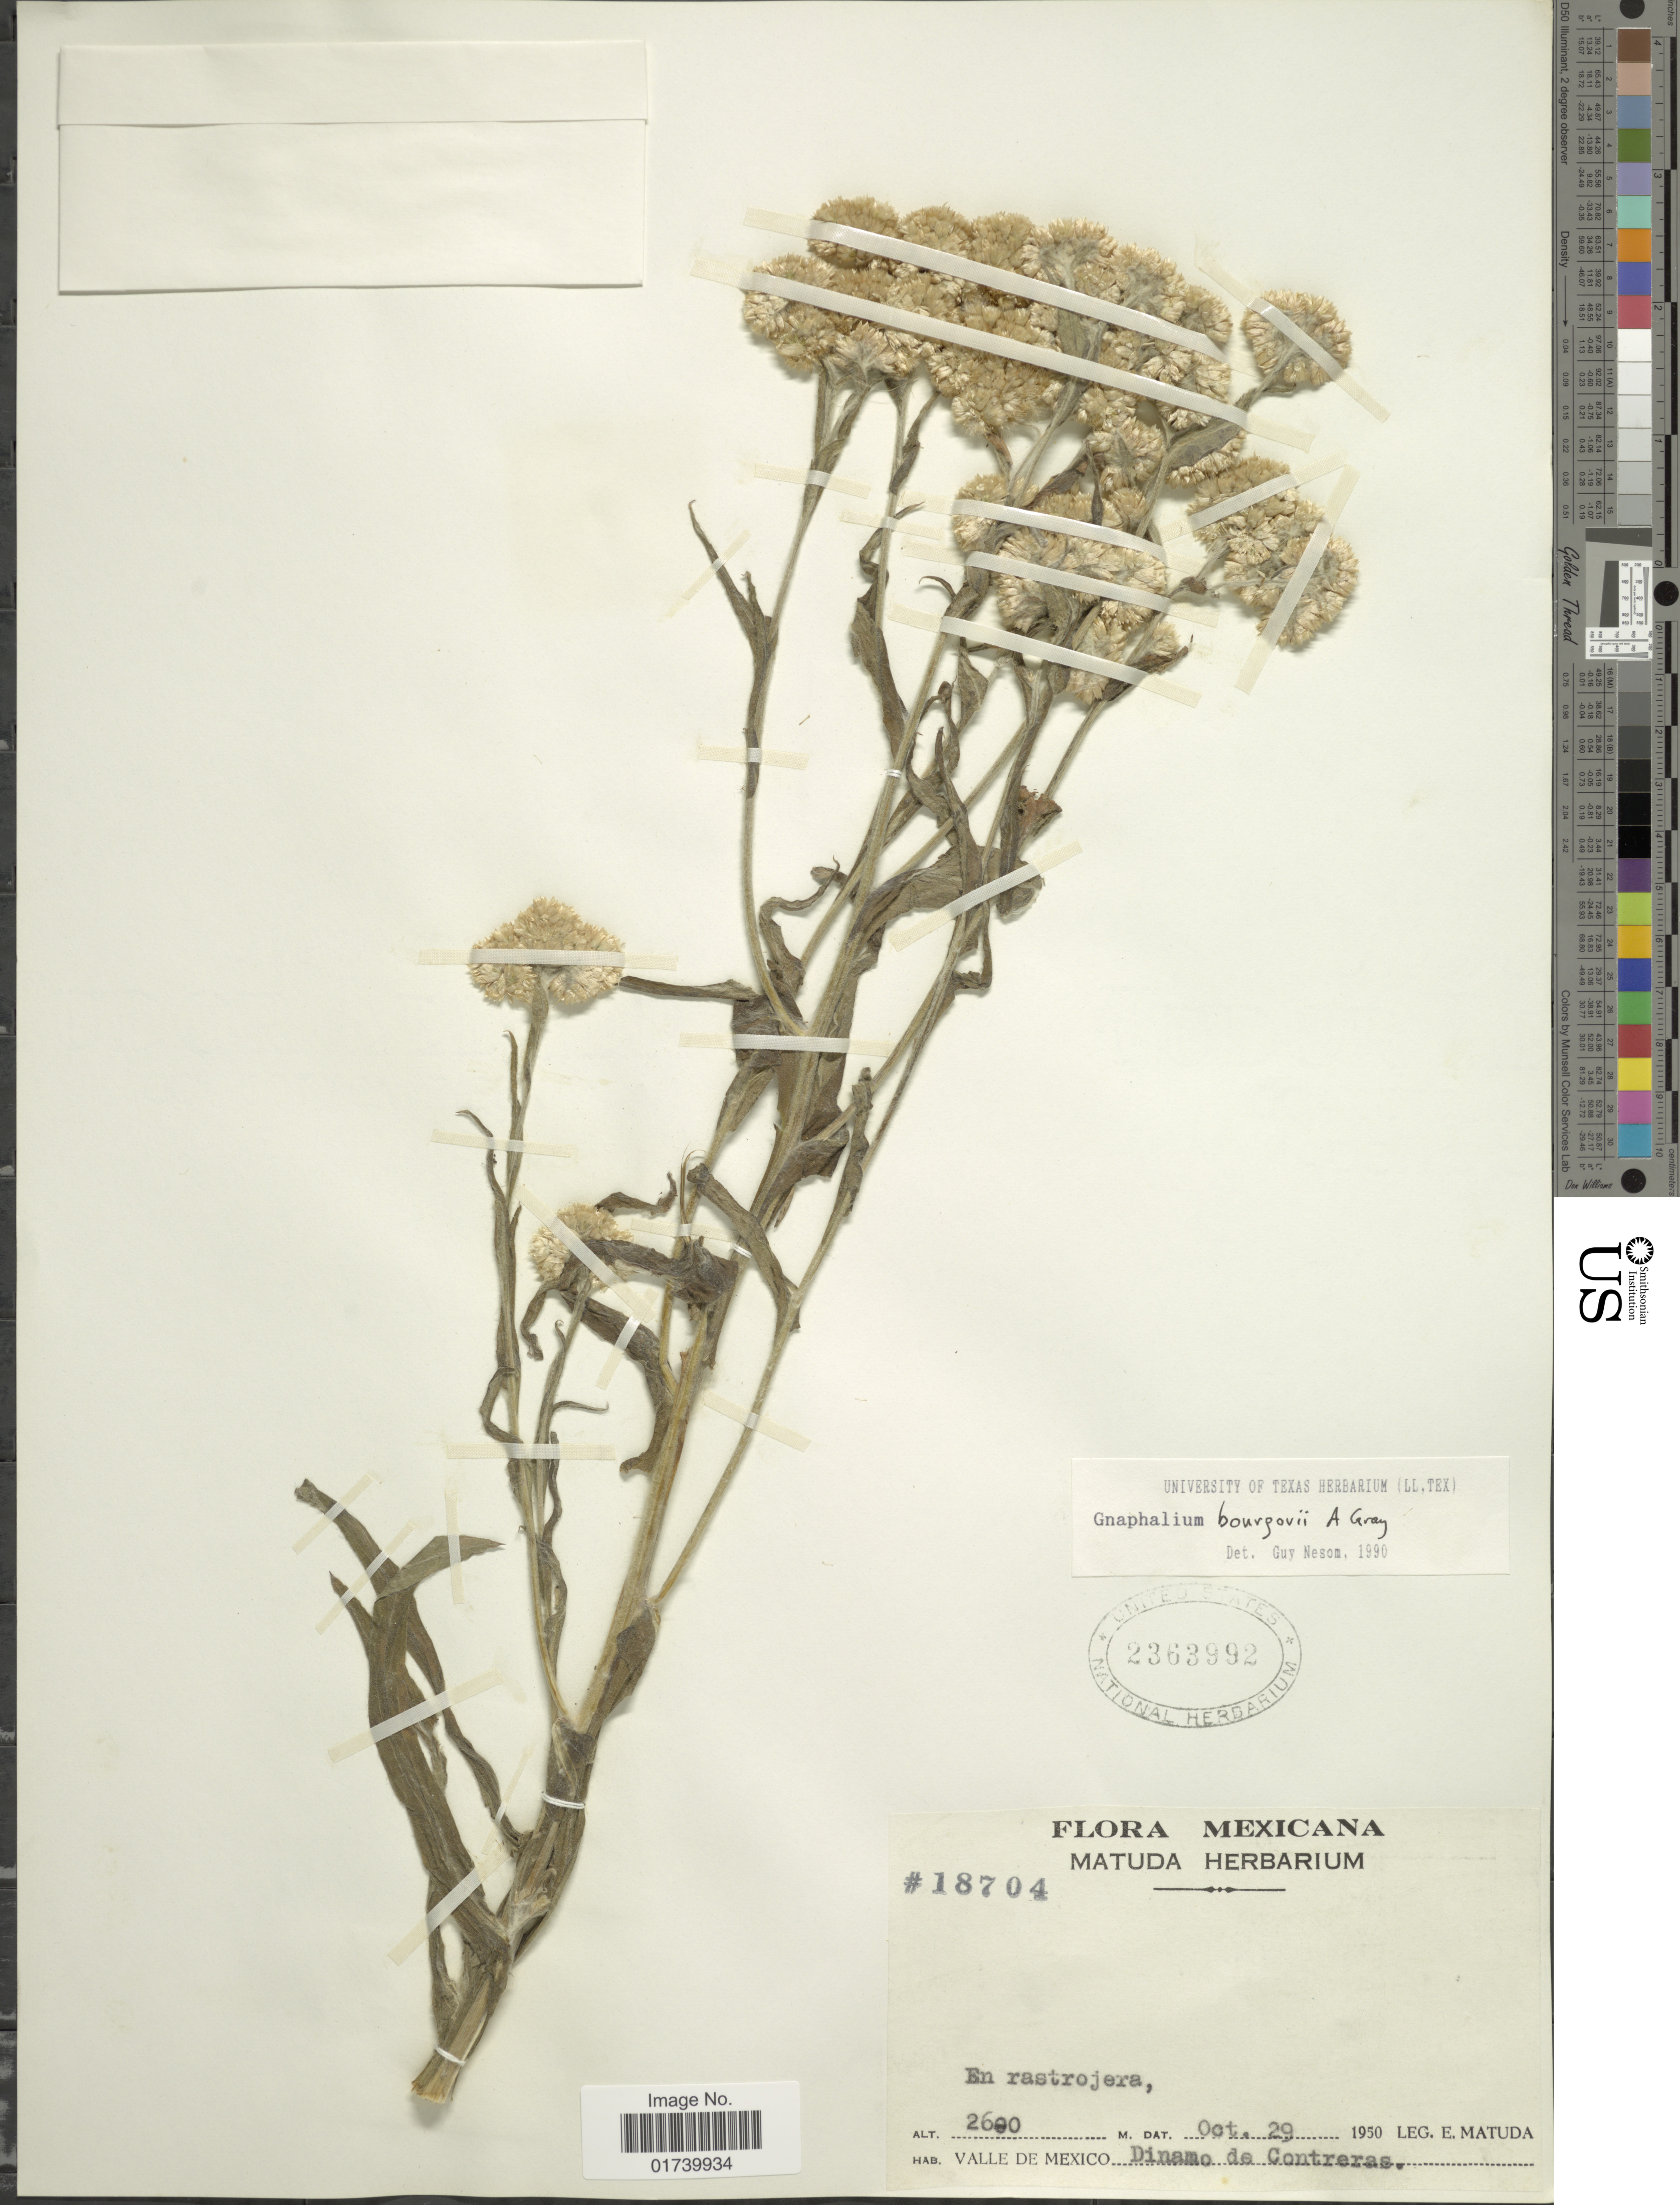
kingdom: Plantae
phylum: Tracheophyta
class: Magnoliopsida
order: Asterales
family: Asteraceae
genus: Pseudognaphalium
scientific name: Pseudognaphalium bourgovii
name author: (A. Gray) Anderb.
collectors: E. Matuda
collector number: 18704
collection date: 1950-10-29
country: Mexico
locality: En rastrojera, valle de mexico, Dinamo de Contreras.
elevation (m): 2600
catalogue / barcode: US 2363992